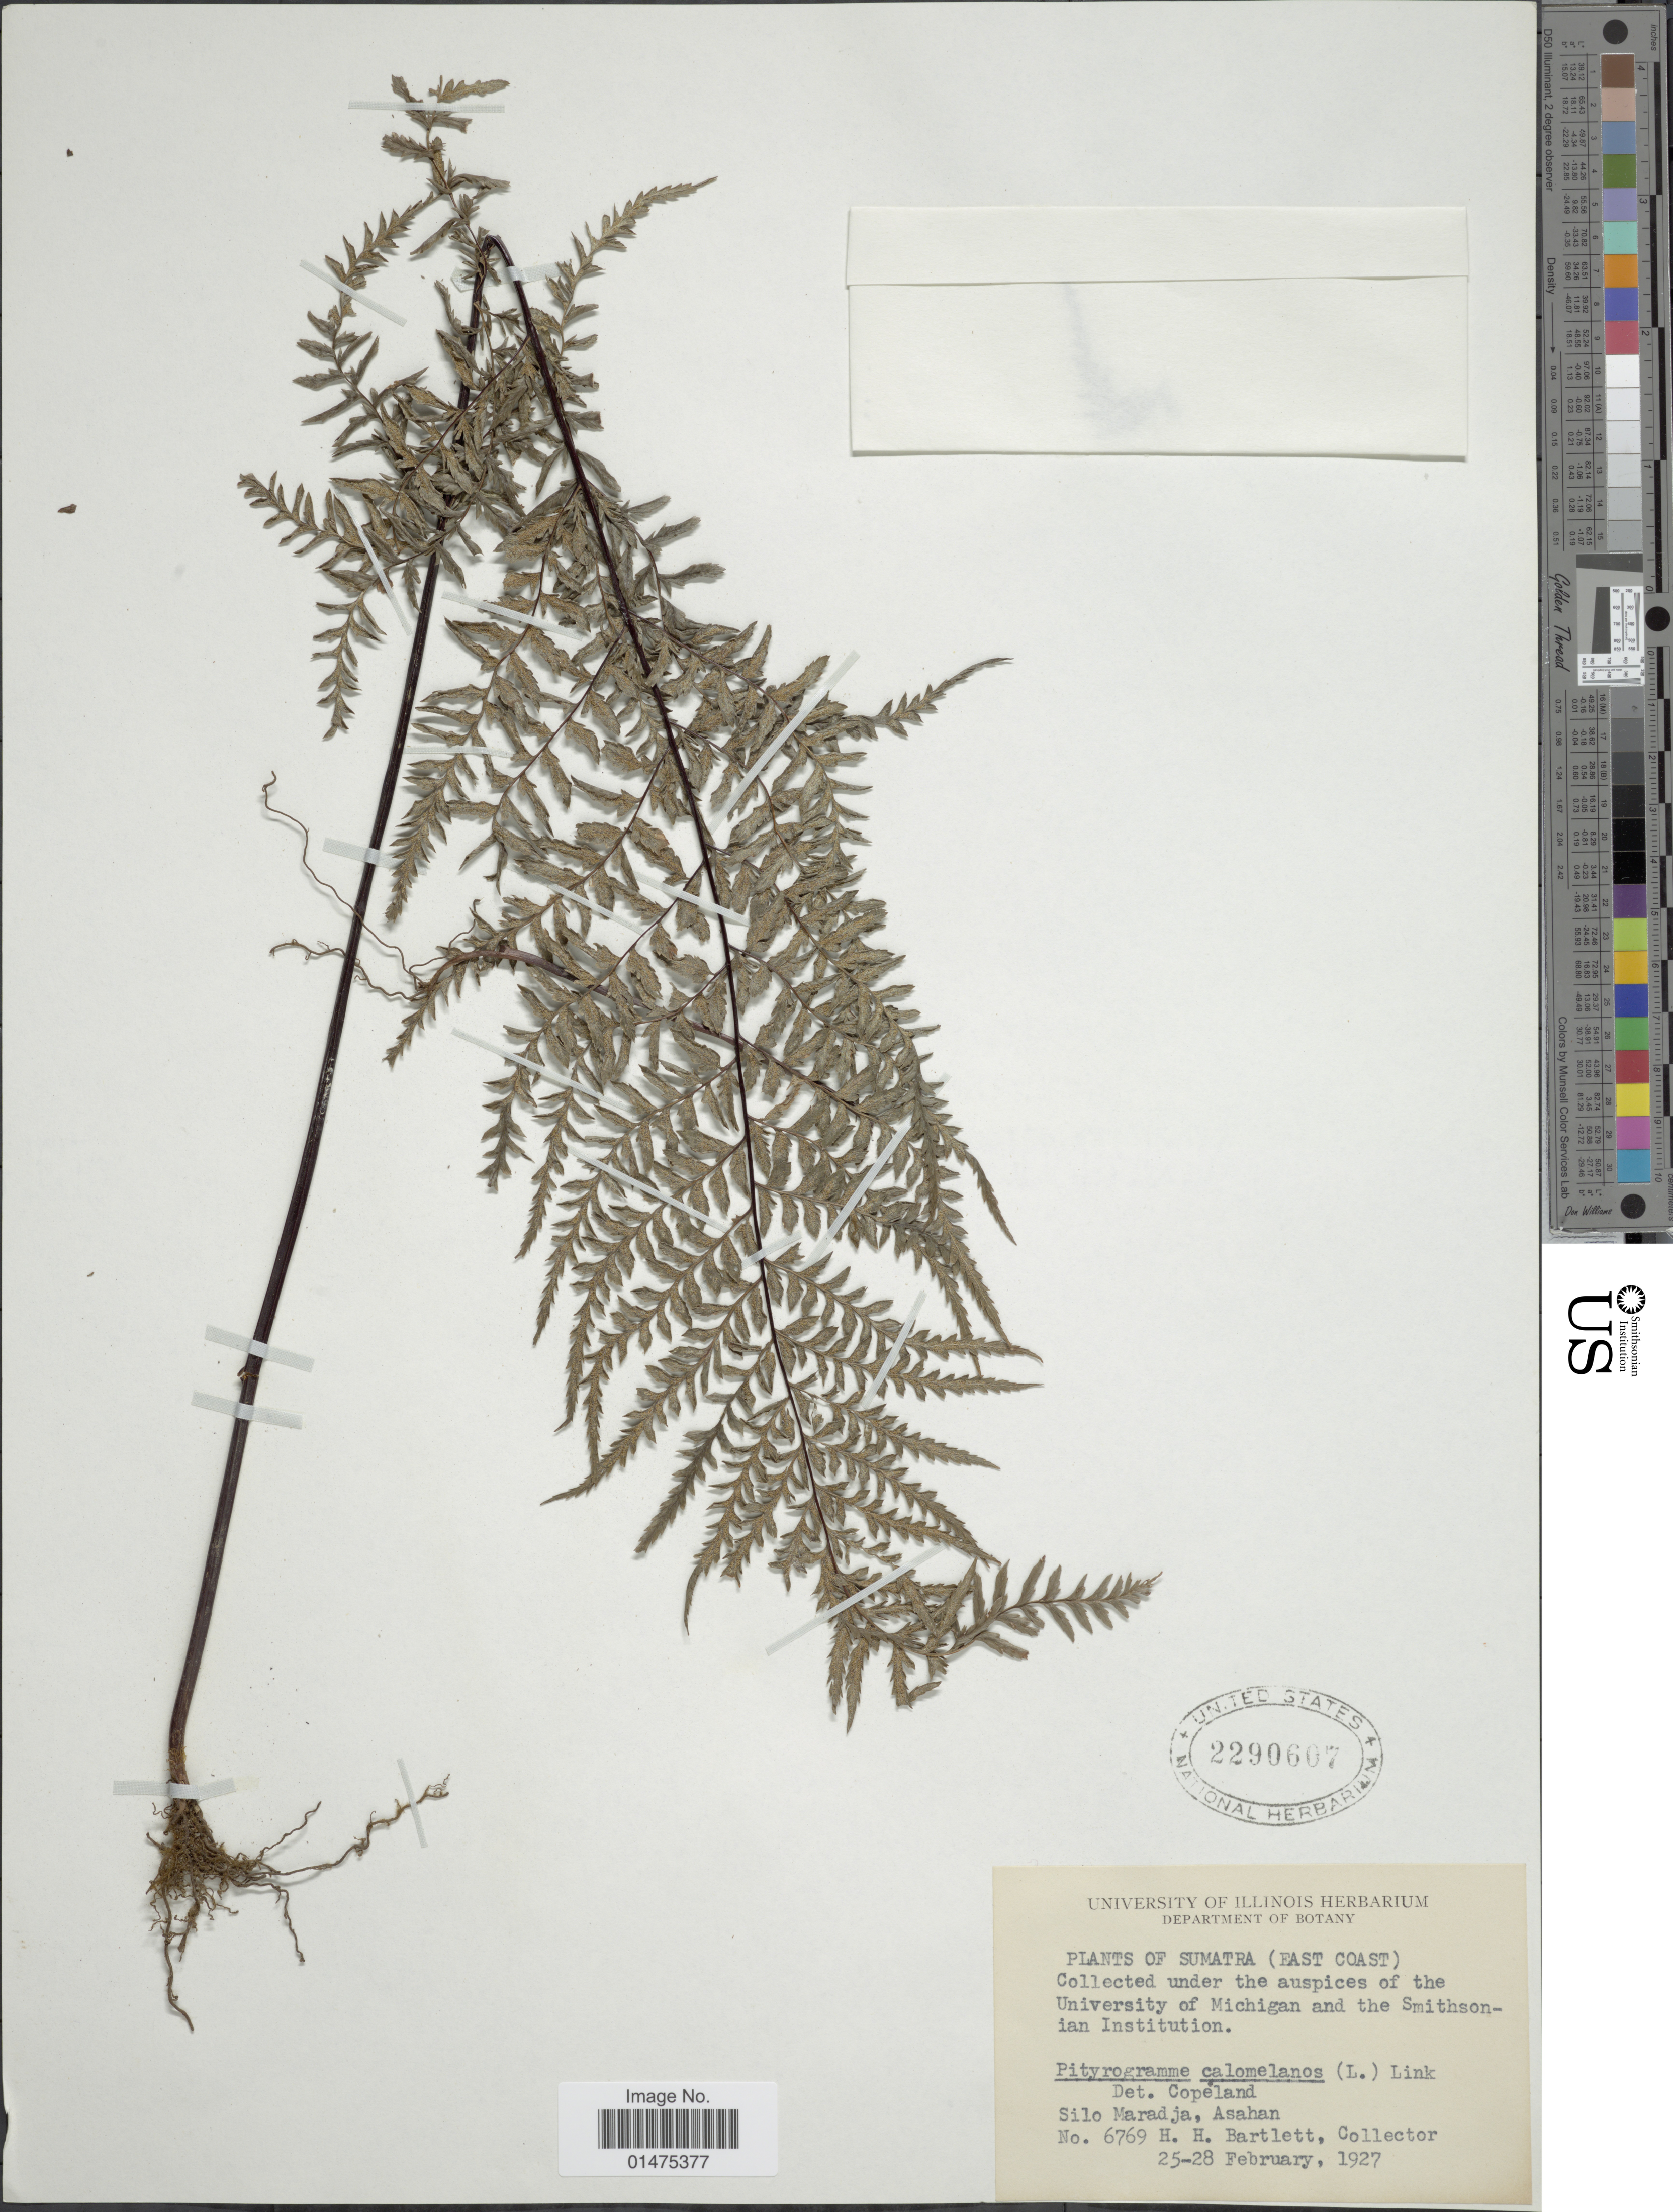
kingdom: Plantae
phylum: Tracheophyta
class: Polypodiopsida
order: Polypodiales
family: Pteridaceae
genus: Pityrogramma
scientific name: Pityrogramma calomelanos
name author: (L.) Link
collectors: H. H. Bartlett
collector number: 6769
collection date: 1927-02-25/1927-02-28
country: Indonesia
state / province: Sumatra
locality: Sumatra (East Coast)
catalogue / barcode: US 2290607